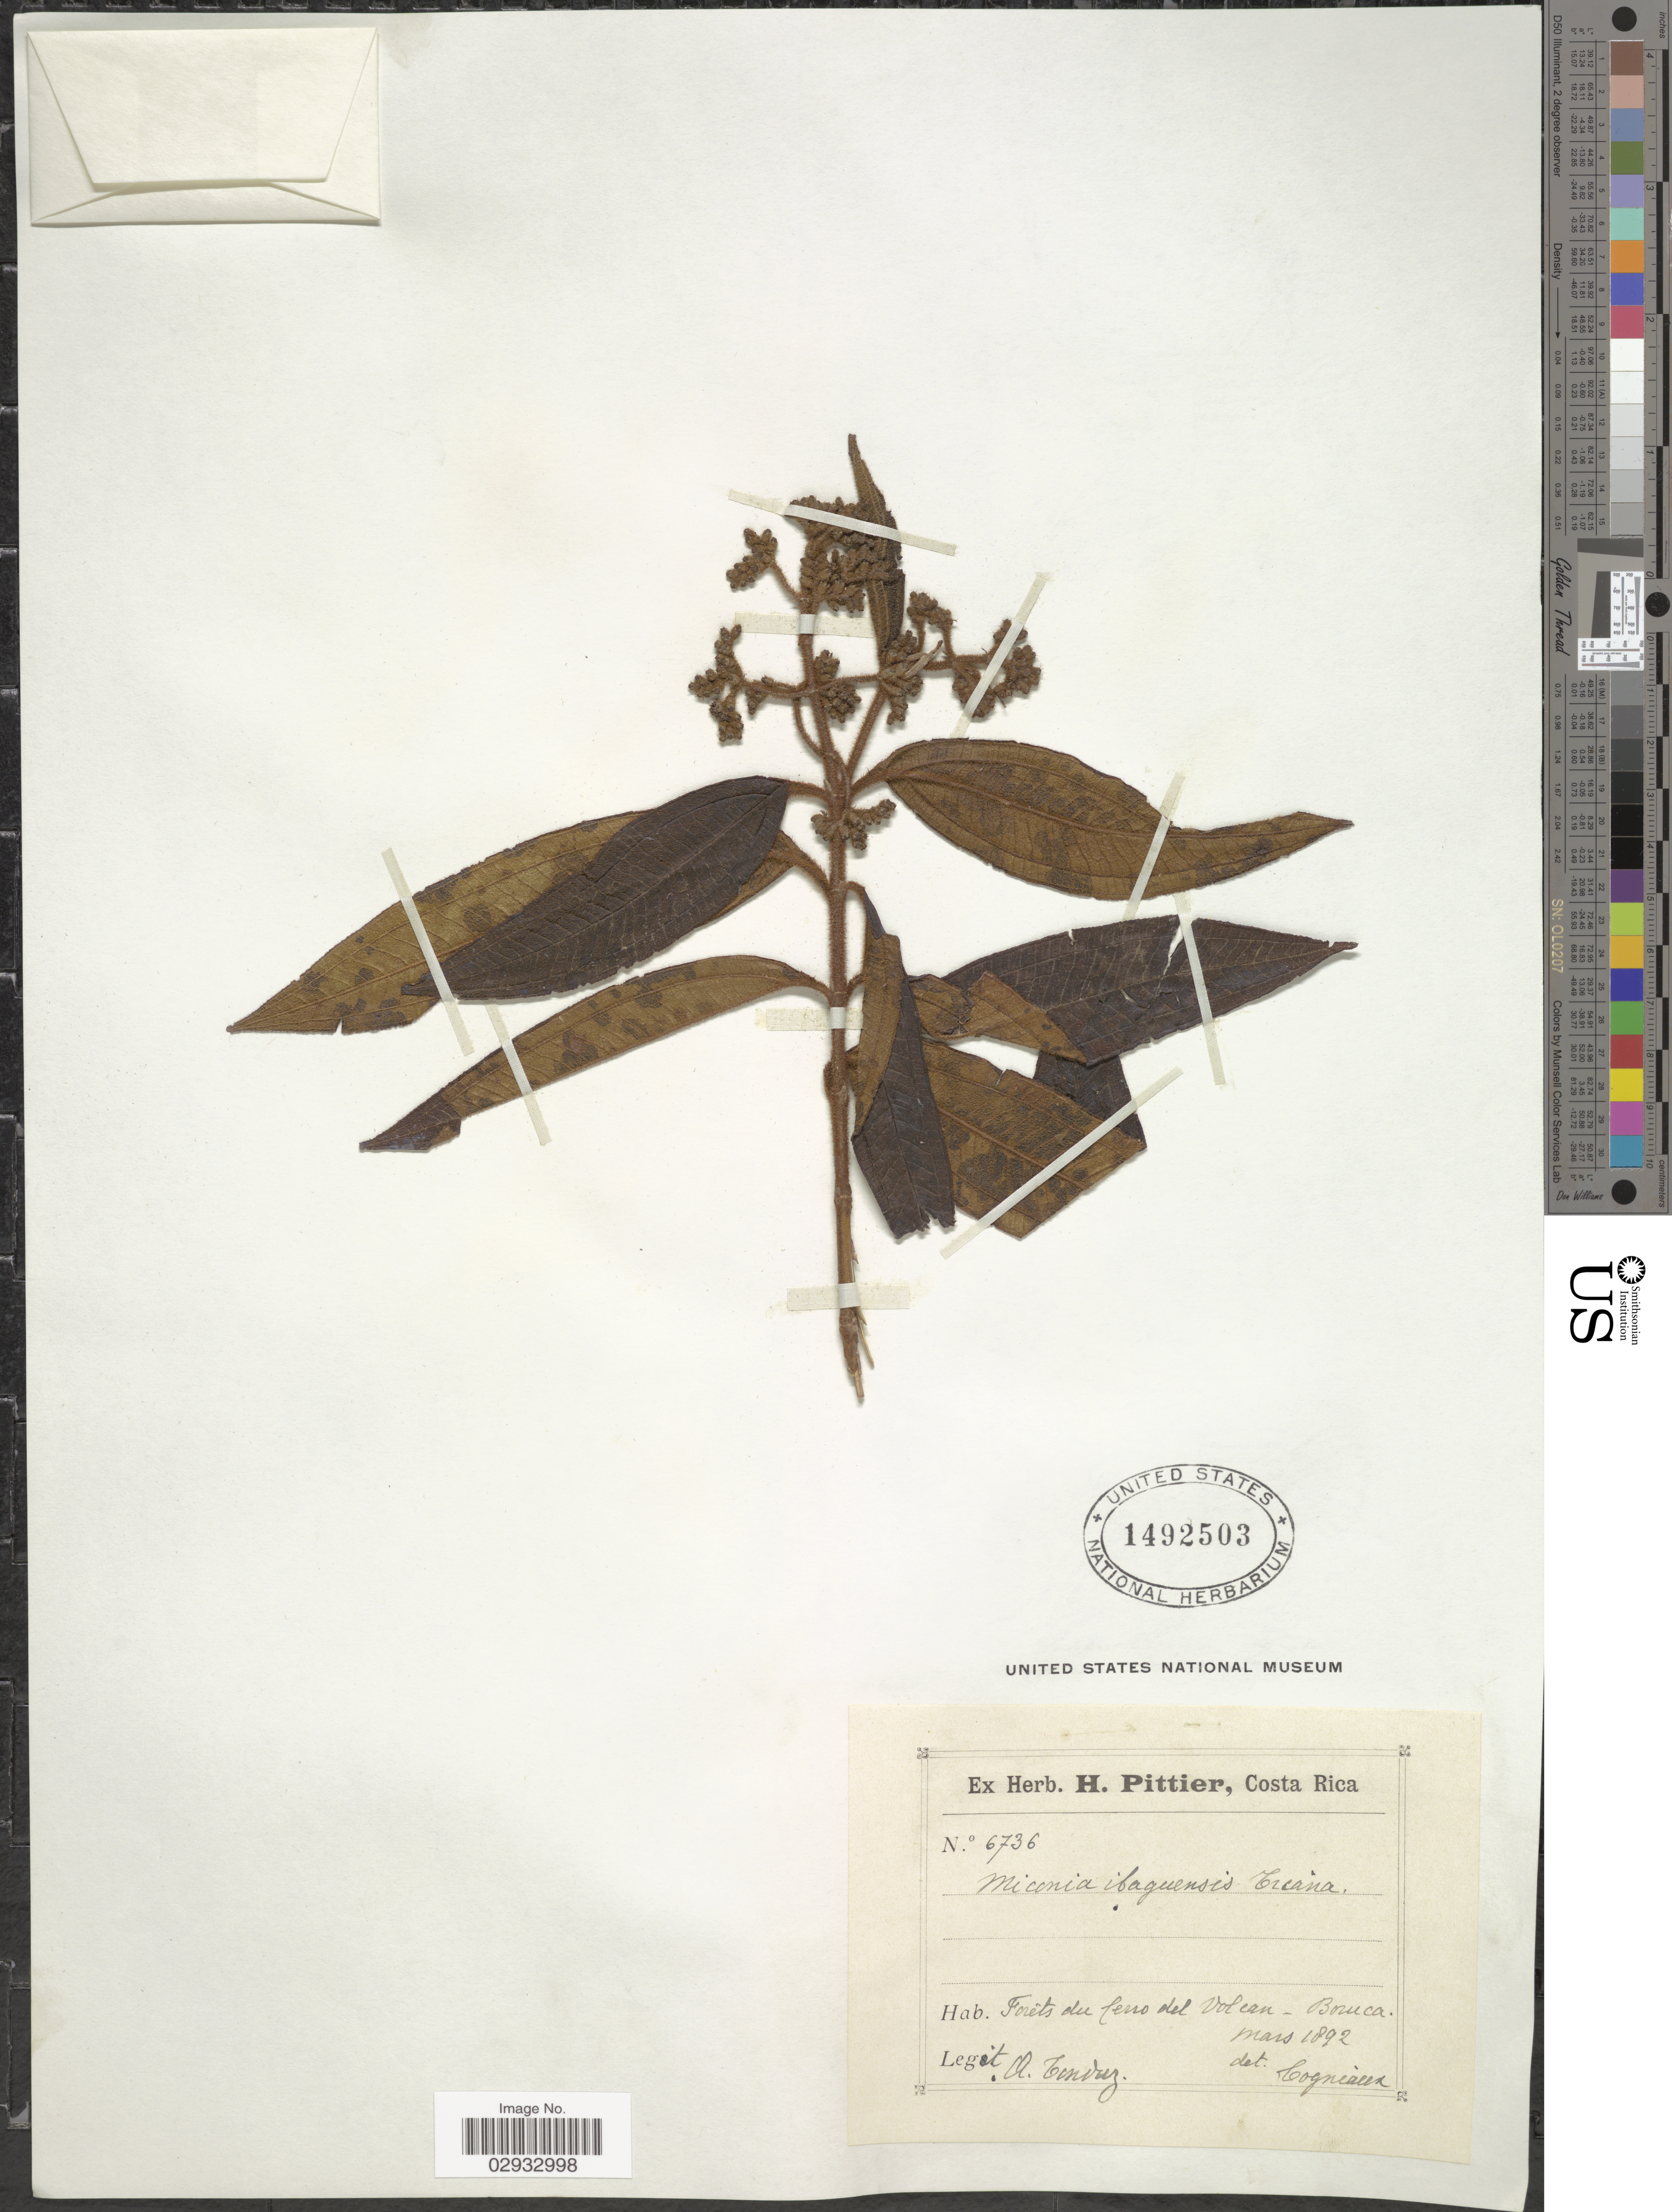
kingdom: Plantae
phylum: Tracheophyta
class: Magnoliopsida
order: Myrtales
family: Melastomataceae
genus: Miconia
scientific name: Miconia ibaguensis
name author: (Bonpl.) Triana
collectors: A. Tonduz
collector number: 6736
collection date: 1892-03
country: Costa Rica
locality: Forêts du Cerro del Volcan- Boruca.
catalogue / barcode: US 1492503